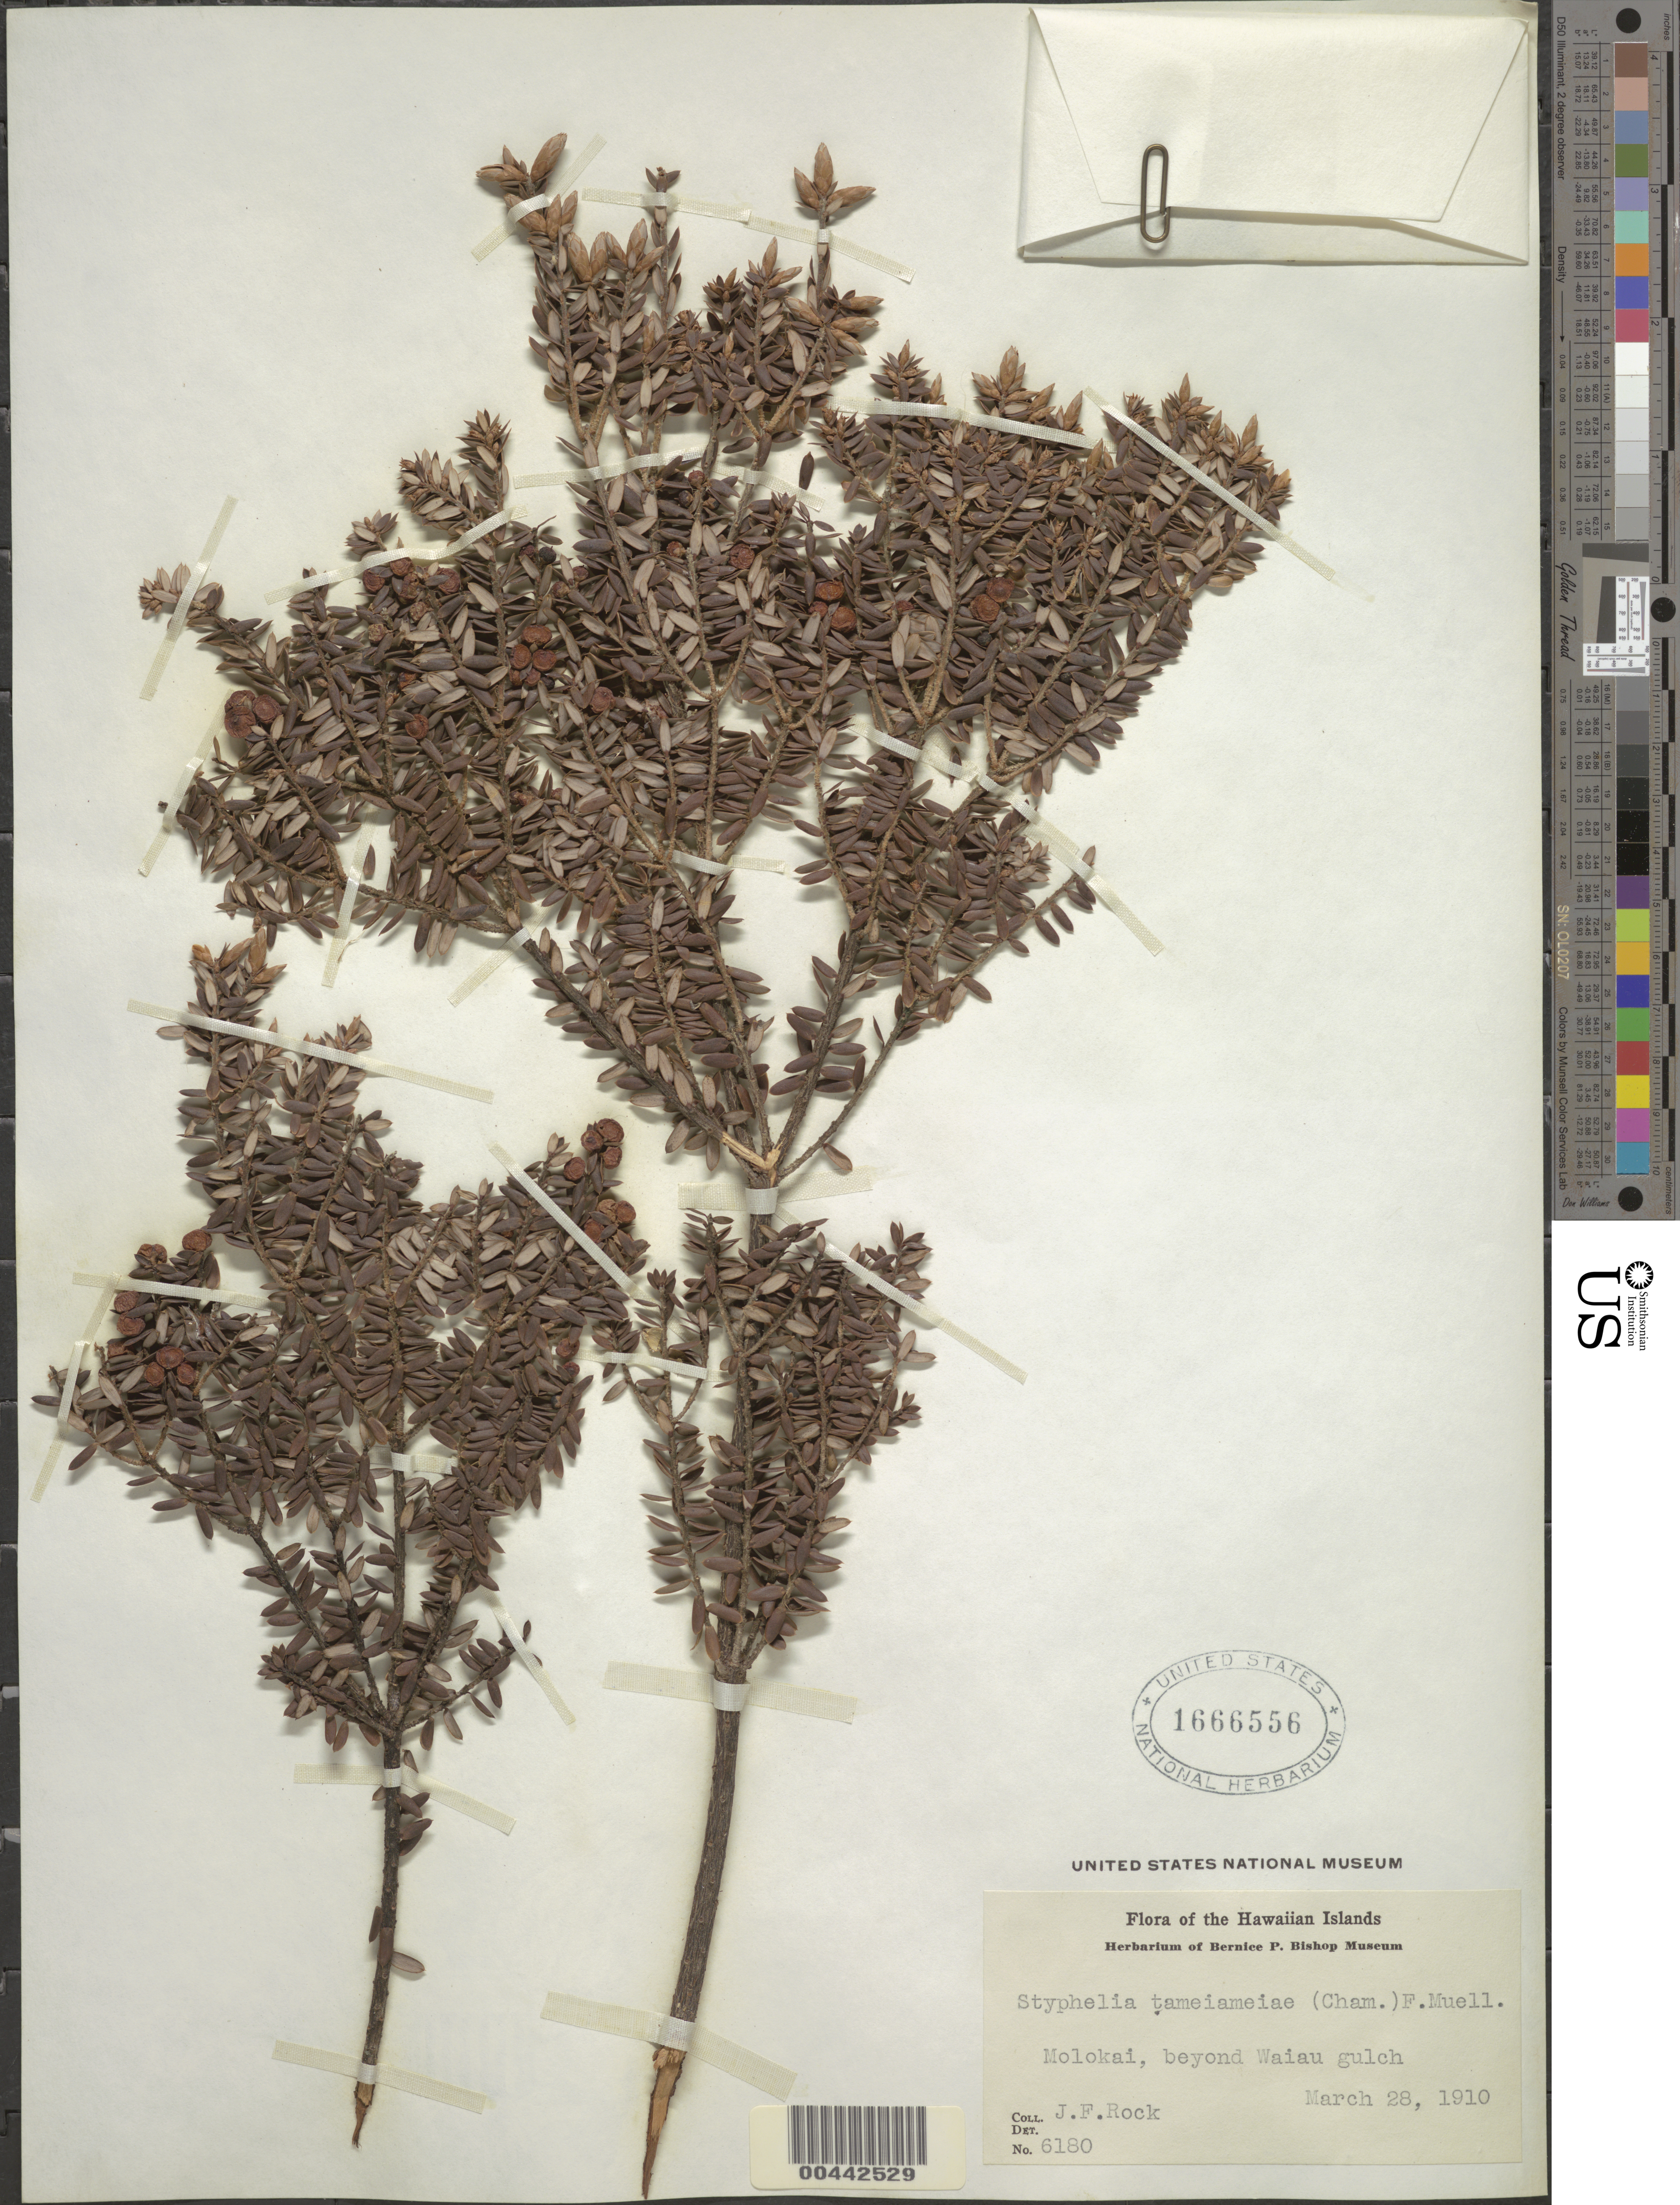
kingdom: Plantae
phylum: Tracheophyta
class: Magnoliopsida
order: Ericales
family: Ericaceae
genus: Leptecophylla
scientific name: Leptecophylla tameiameiae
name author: (Cham. & Schltdl.) C.M. Weiller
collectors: J. F. Rock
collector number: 6180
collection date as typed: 28 Mar 1910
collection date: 1910-03-28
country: United States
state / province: Hawaii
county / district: Maui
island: Moloka'i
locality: Beyond Waiau gulch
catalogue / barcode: US 1666556